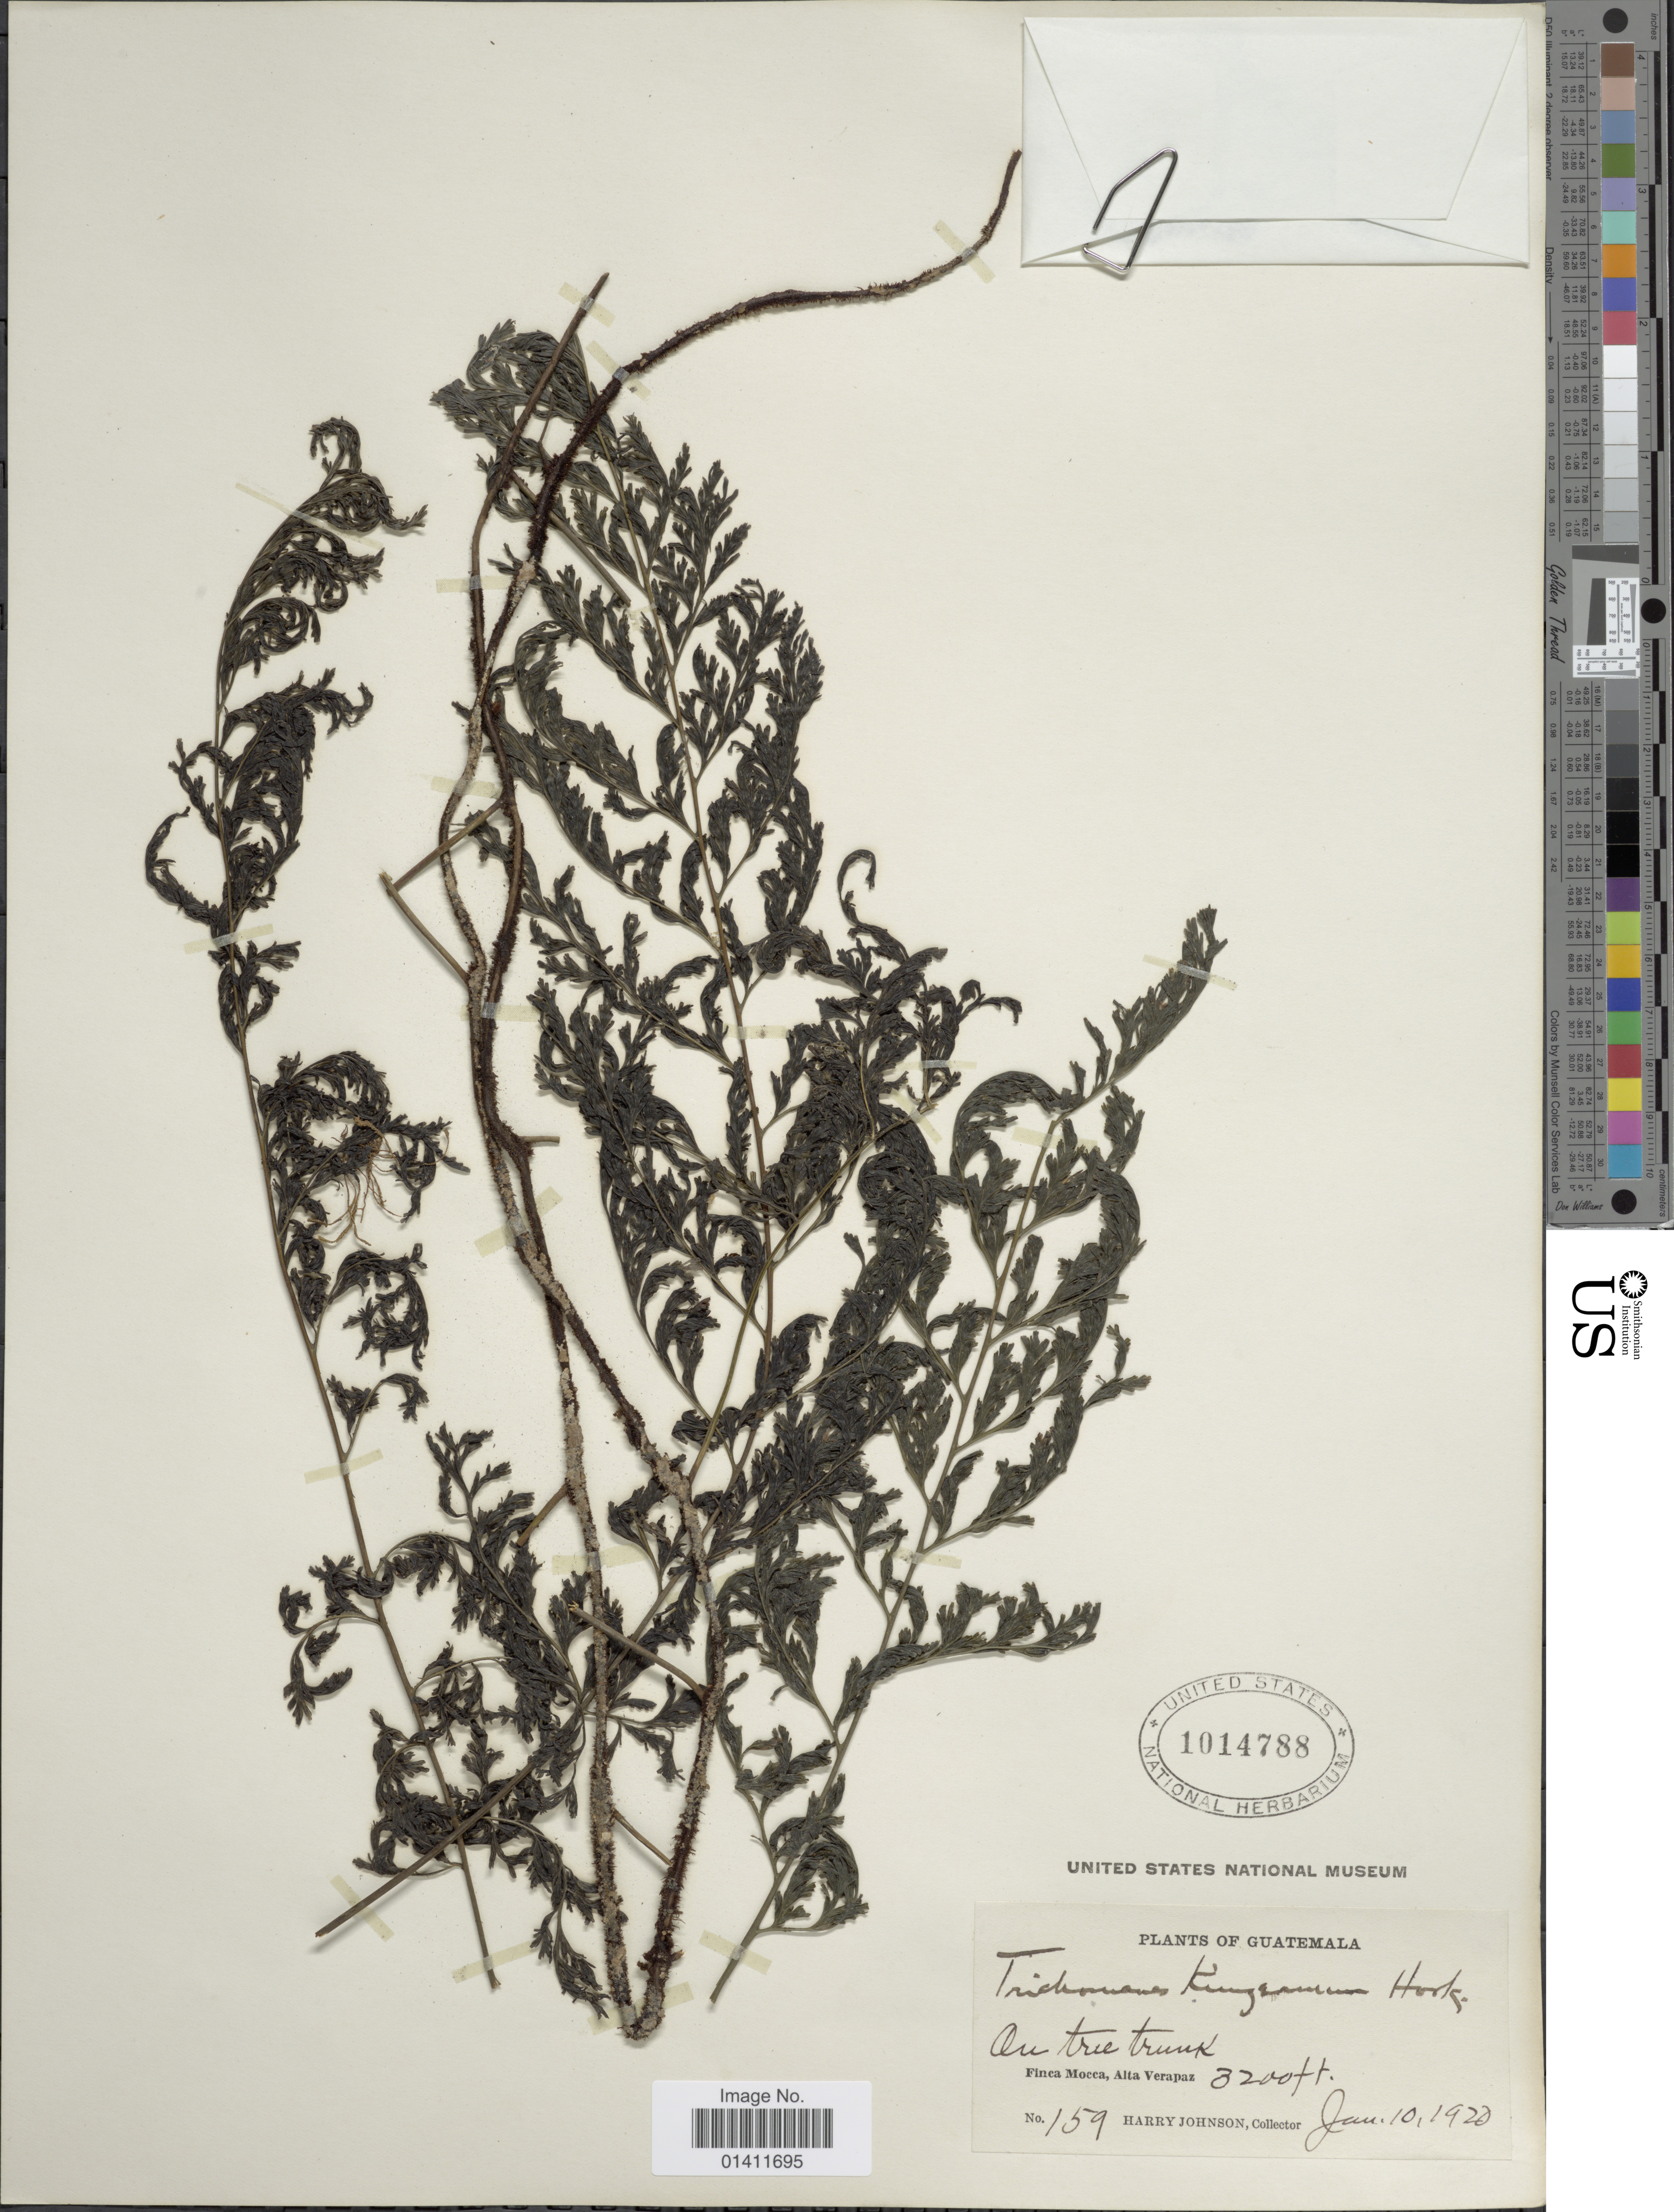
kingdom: Plantae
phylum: Tracheophyta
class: Polypodiopsida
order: Hymenophyllales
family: Hymenophyllaceae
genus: Vandenboschia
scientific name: Vandenboschia radicans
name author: (Sw.) Copel.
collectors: H. Johnson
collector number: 159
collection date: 1920-01-10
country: Guatemala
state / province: Alta Verapaz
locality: Finca Mocca.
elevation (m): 975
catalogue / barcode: US 1014788